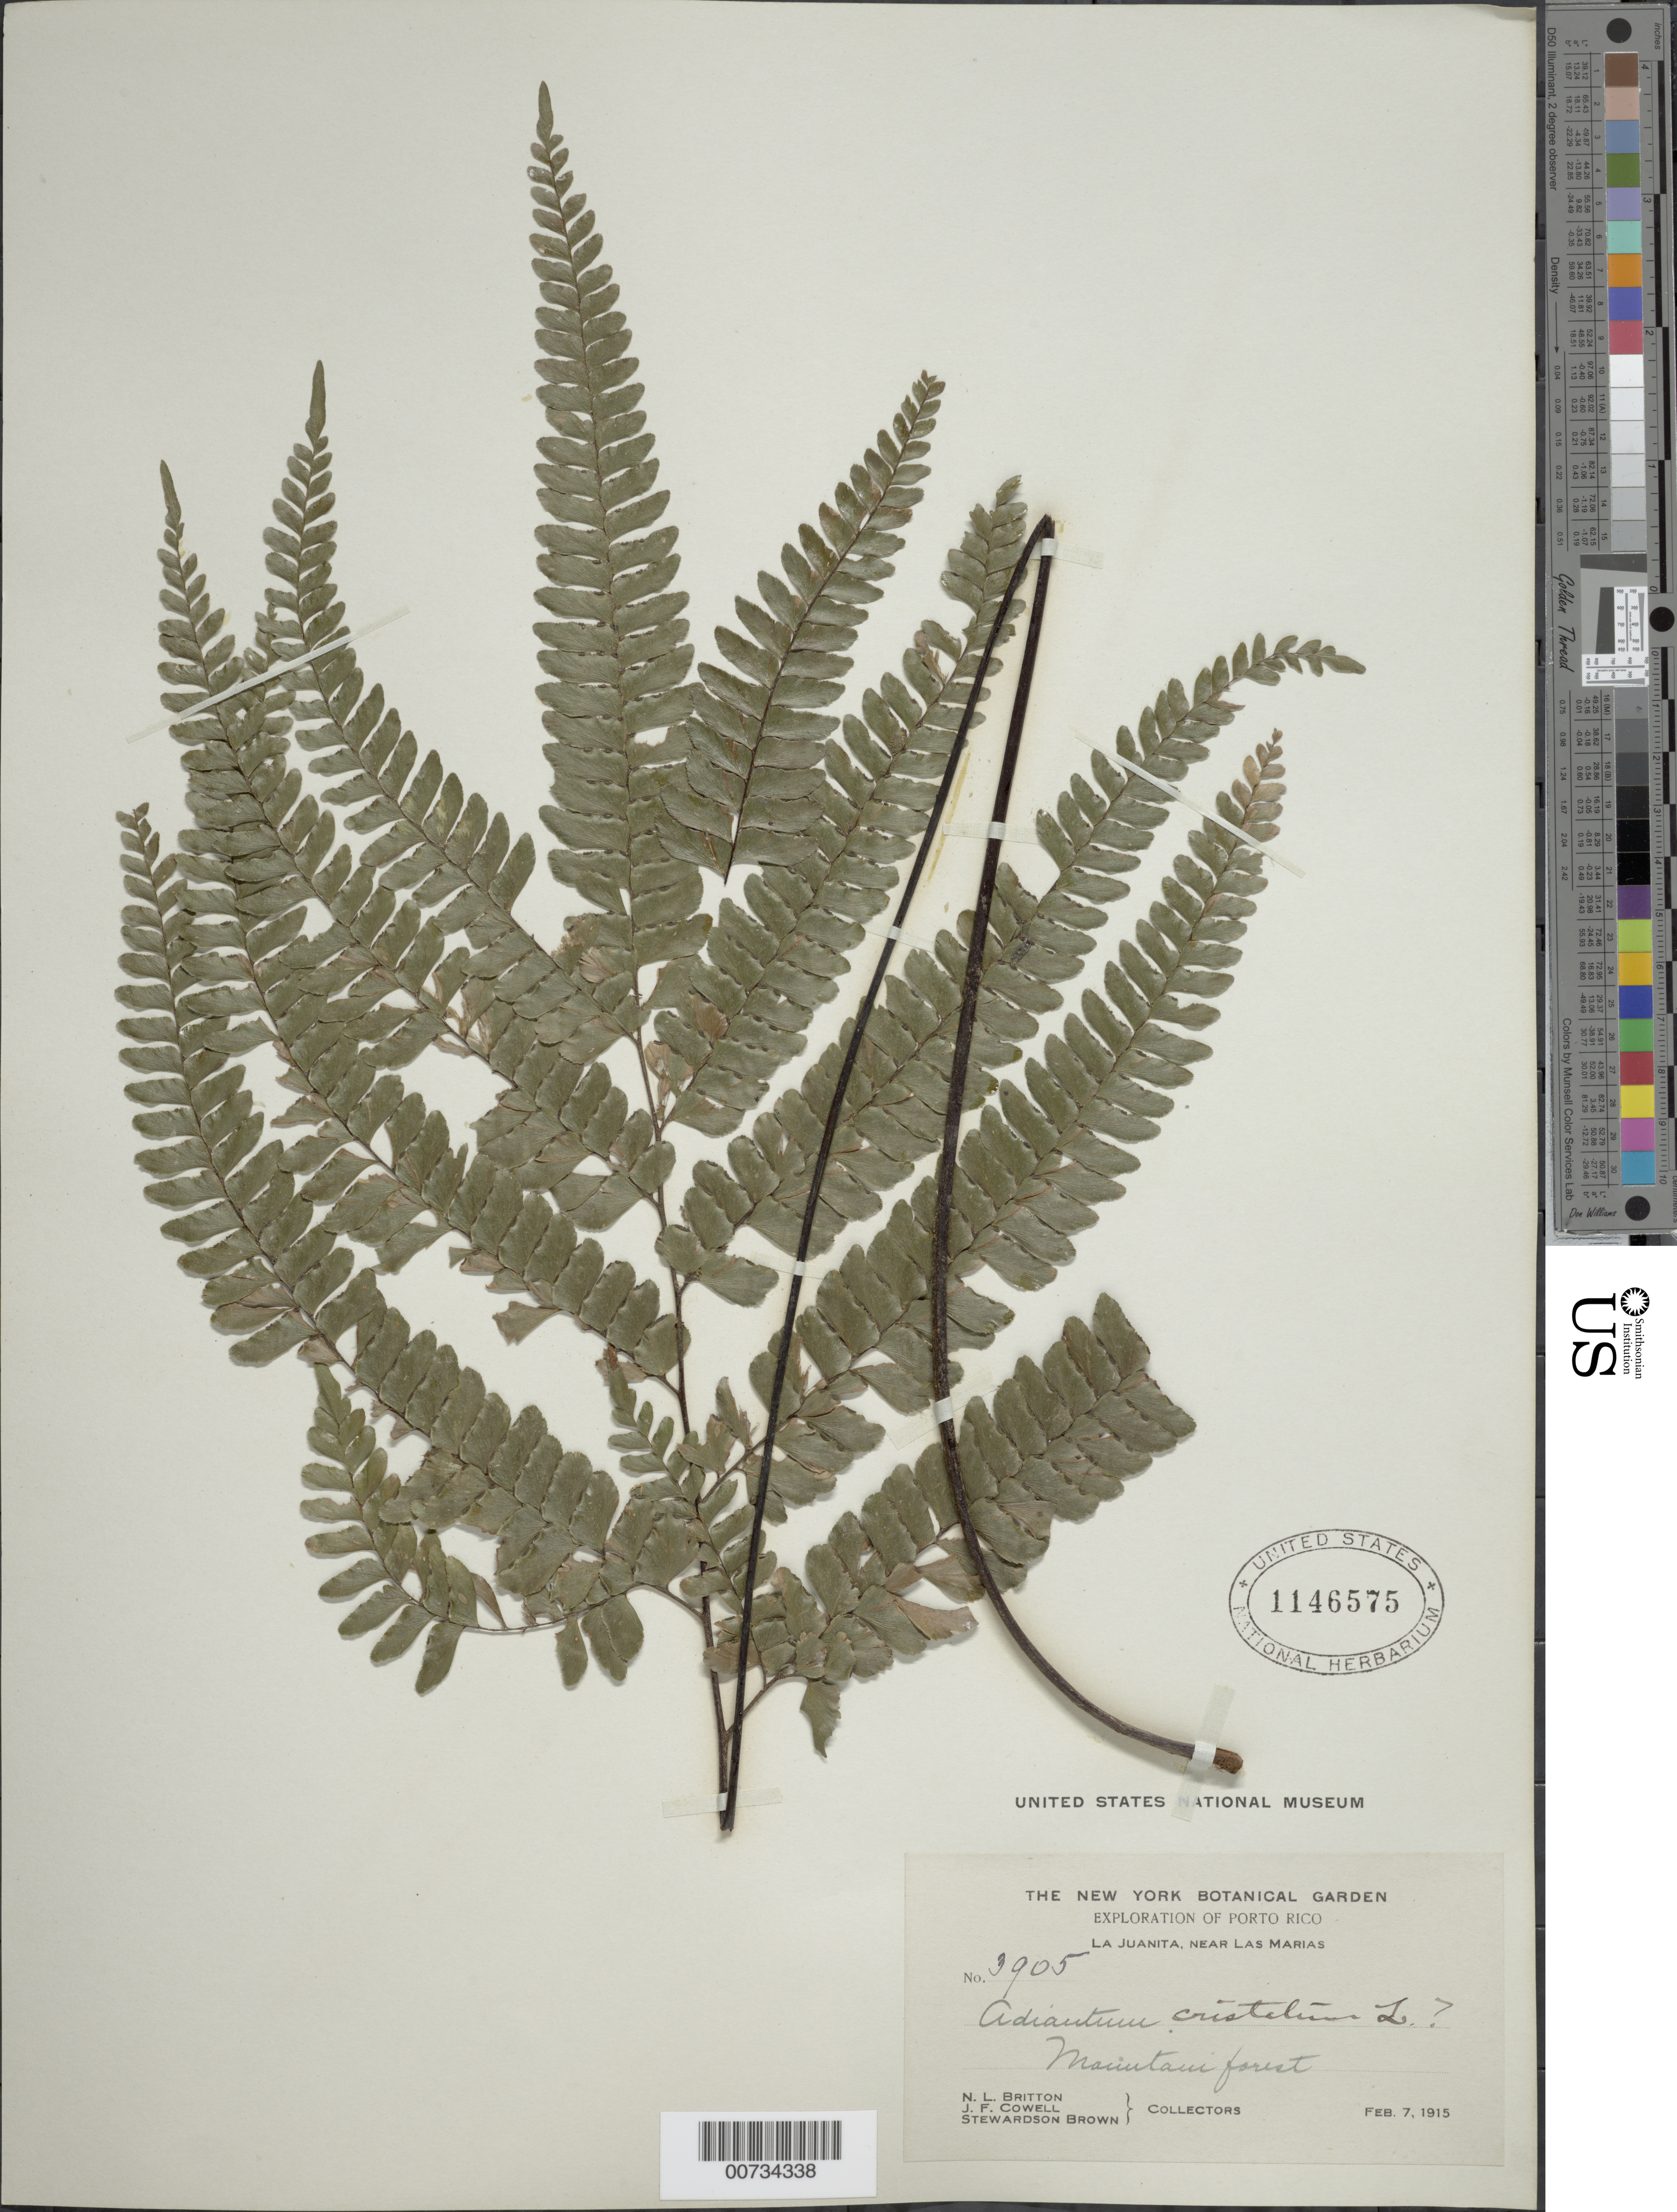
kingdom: Plantae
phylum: Tracheophyta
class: Polypodiopsida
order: Polypodiales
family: Pteridaceae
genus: Adiantum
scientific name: Adiantum pyramidale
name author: (L.) Willd.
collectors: N. Britton, J. F. Cowell & S. Brown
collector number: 3905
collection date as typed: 07 Feb 1915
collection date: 1915-02-07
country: Puerto Rico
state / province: Las Marías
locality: La Juanita, near Las Marias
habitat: Mountain forest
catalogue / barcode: US 1146575